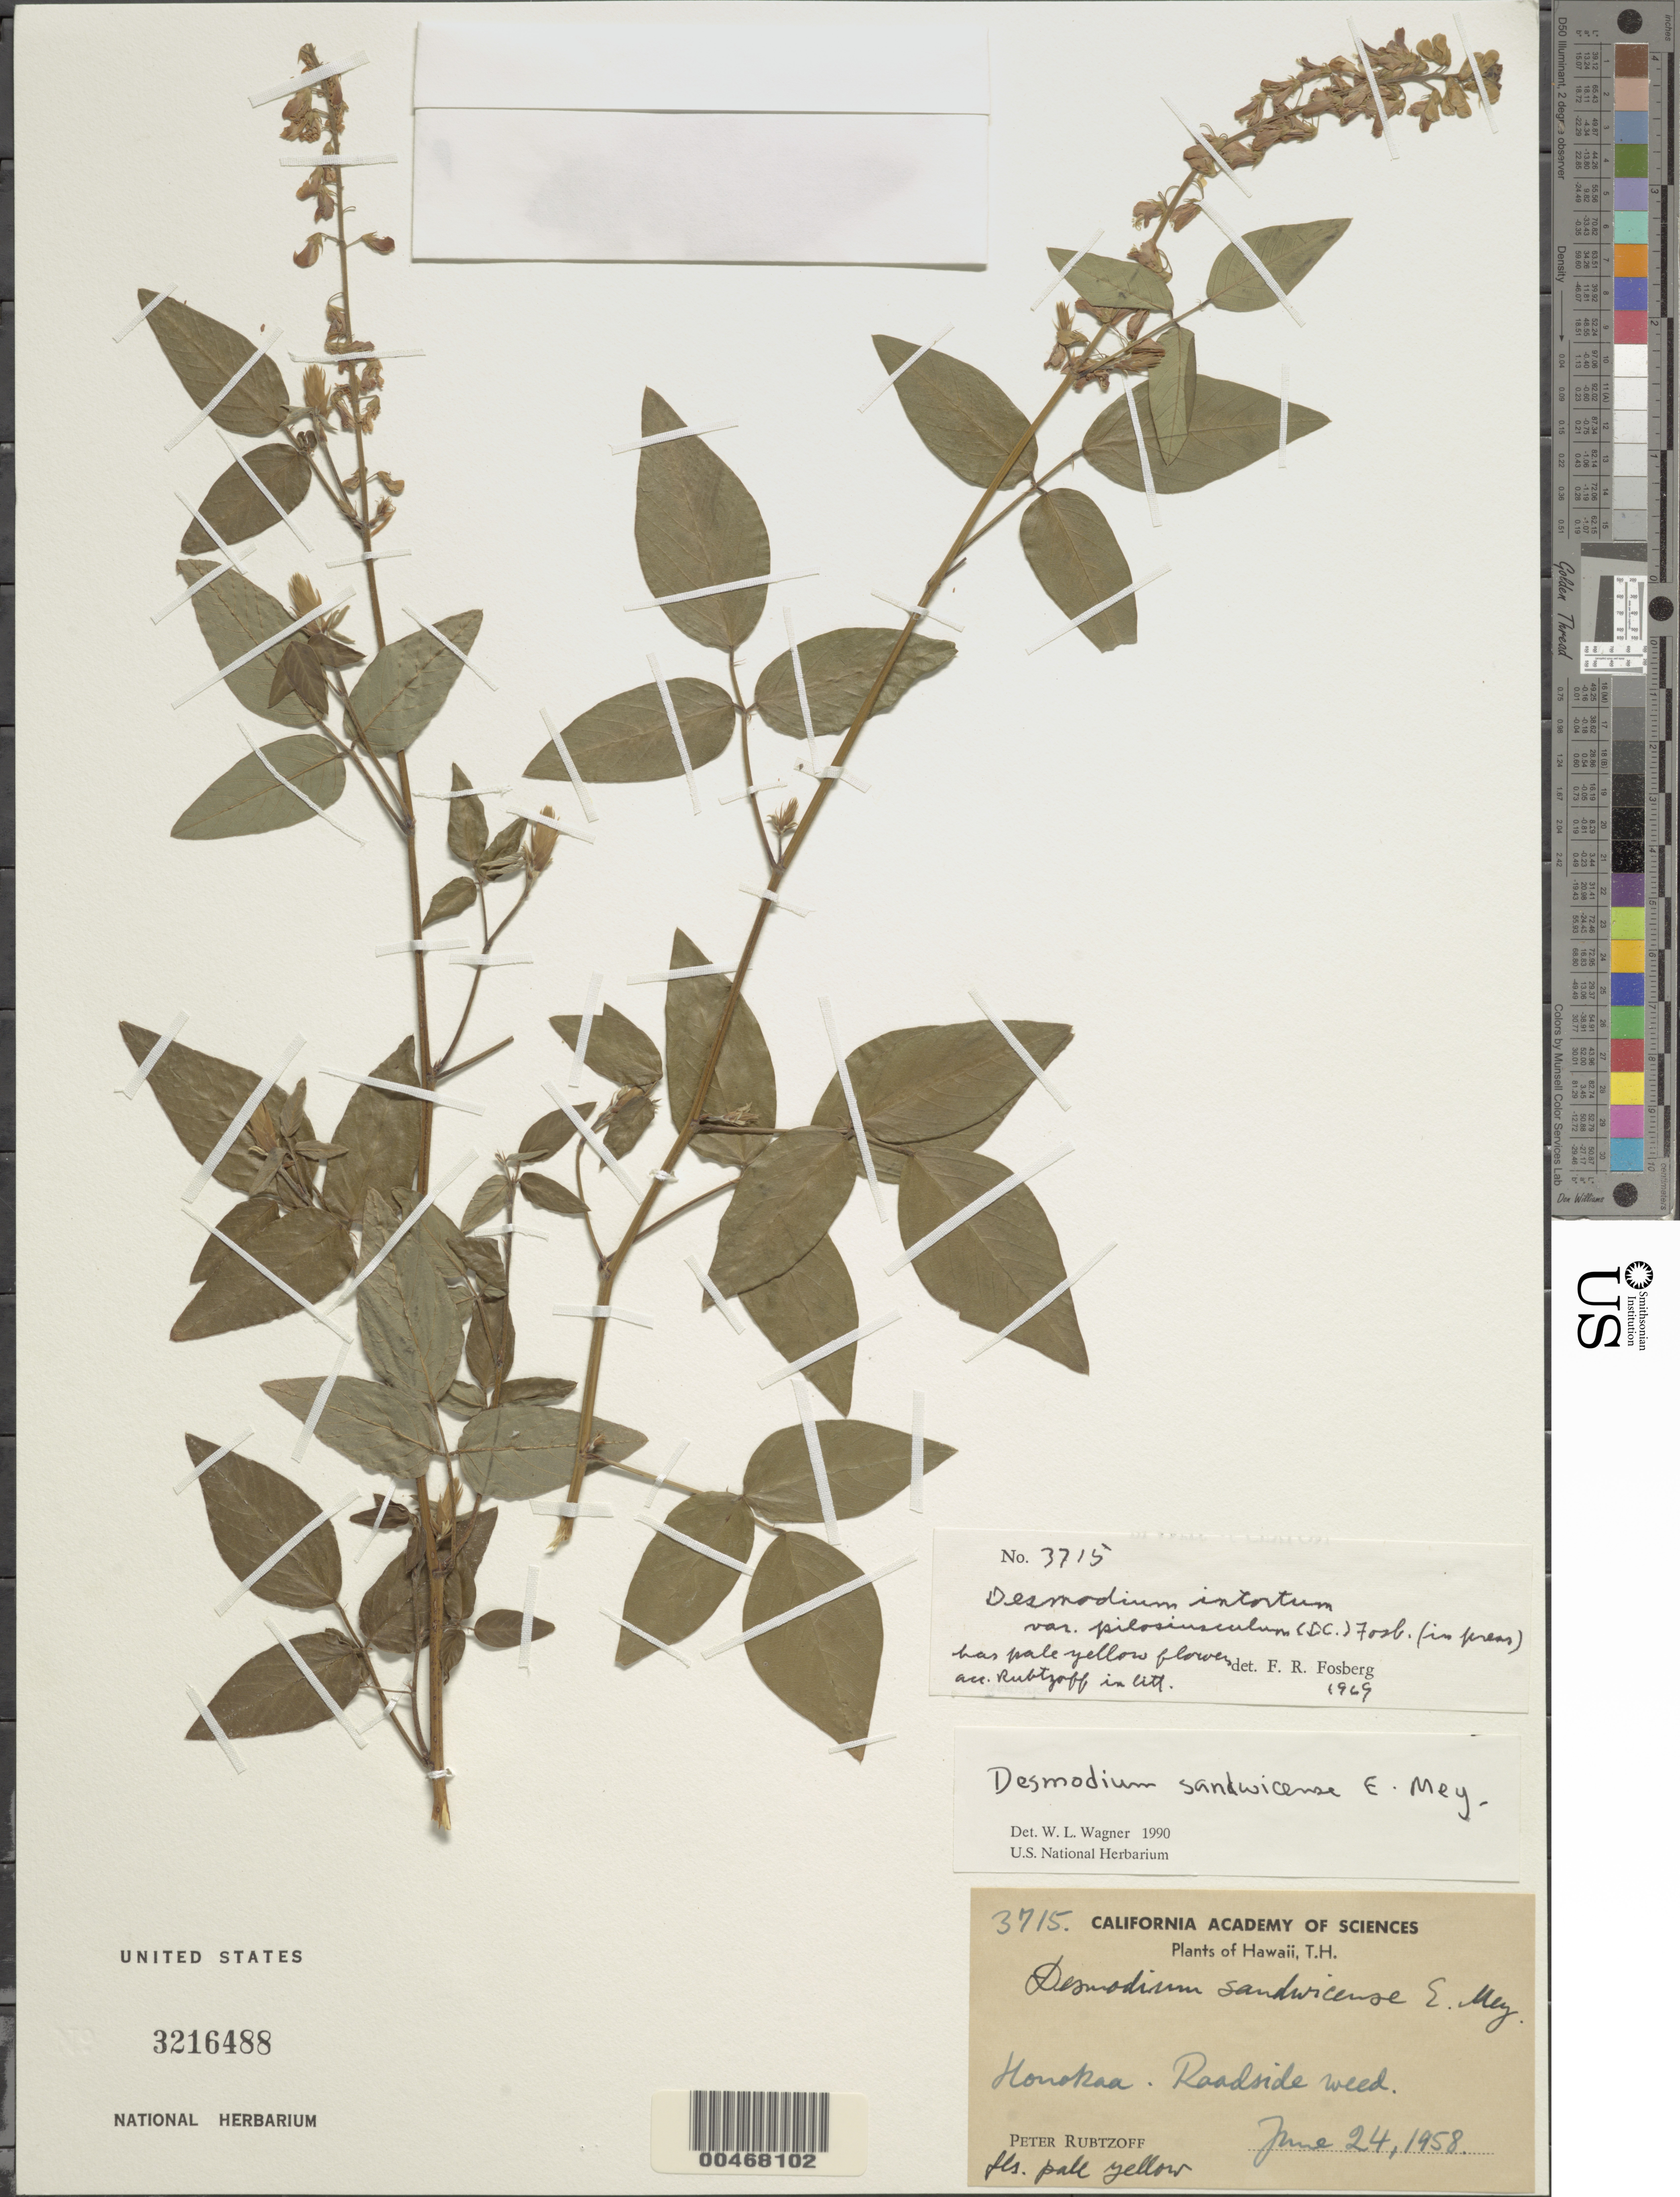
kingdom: Plantae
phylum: Tracheophyta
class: Magnoliopsida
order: Fabales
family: Fabaceae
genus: Desmodium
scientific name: Desmodium uncinatum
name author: (Jacq.) DC.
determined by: Wagner, W. L., (BOT), Smithsonian Institution - National Museum of Natural History (UNITED STATES)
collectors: P. Rubtzoff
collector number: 3715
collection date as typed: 24 Jun 1958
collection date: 1958-06-24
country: United States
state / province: Hawaii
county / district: Hawaii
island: Hawaii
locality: Honokaa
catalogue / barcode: US 3216488